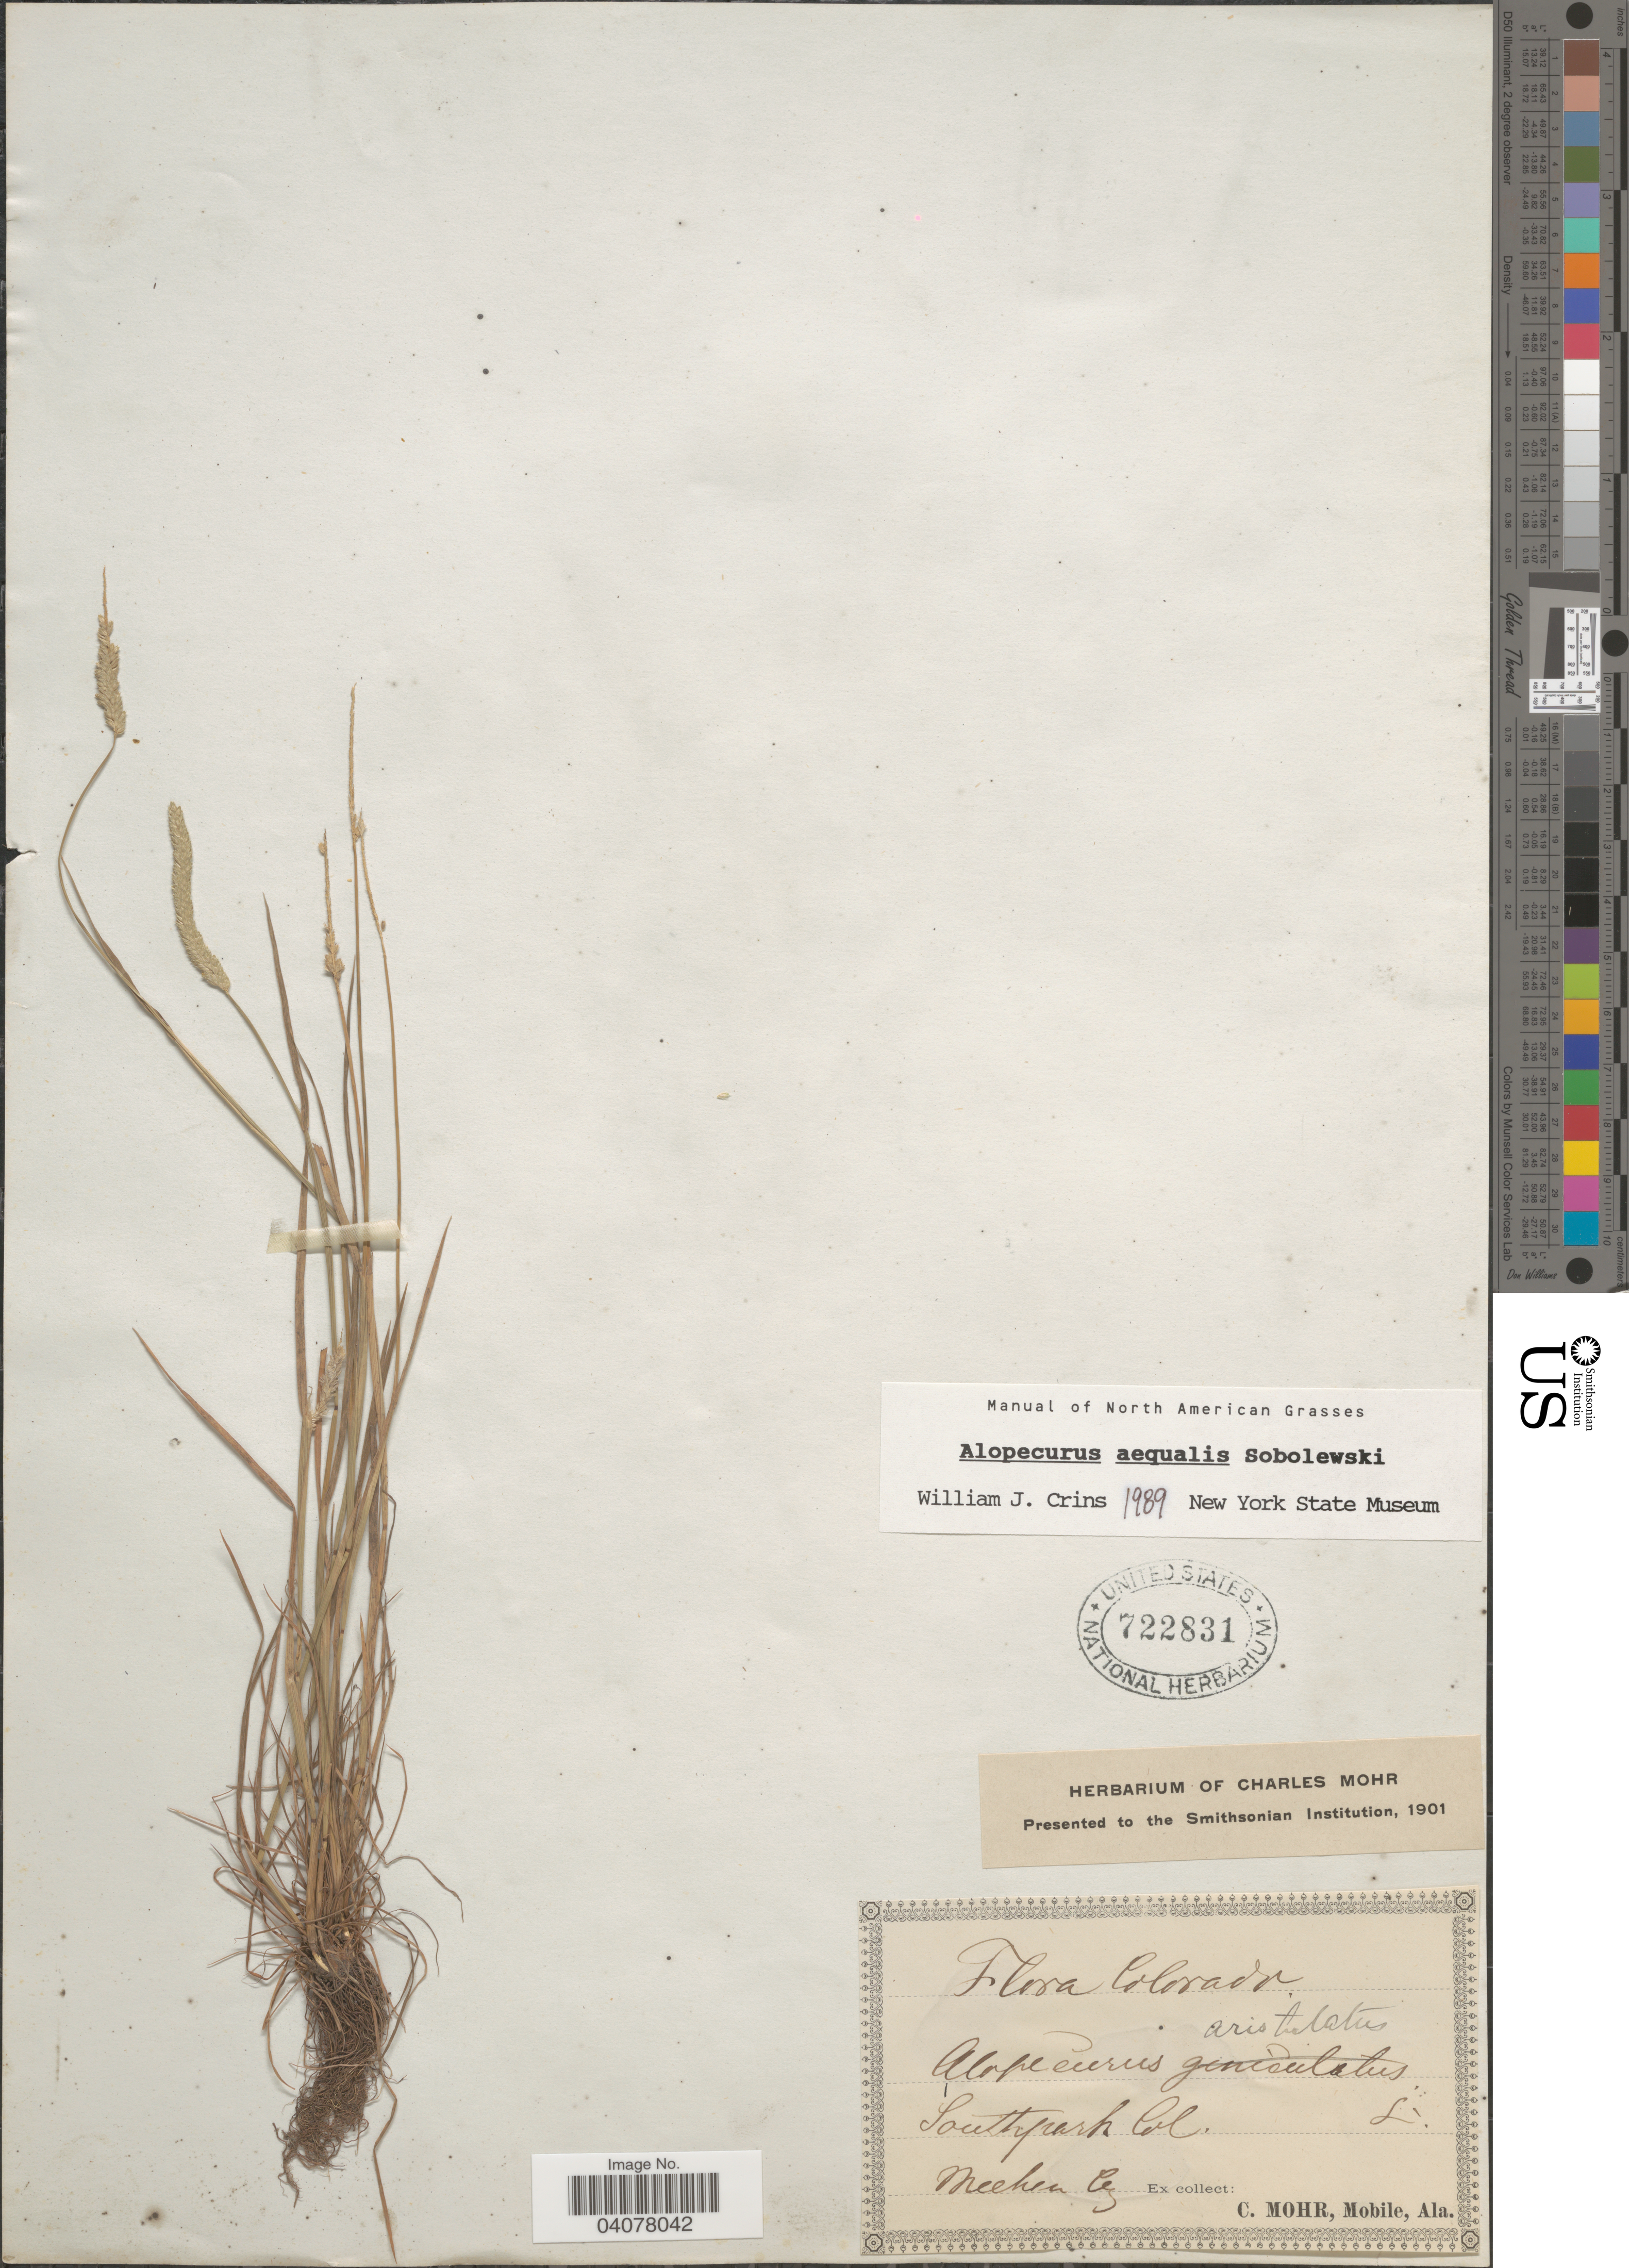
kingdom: Plantae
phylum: Tracheophyta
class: Liliopsida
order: Poales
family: Poaceae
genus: Alopecurus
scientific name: Alopecurus aequalis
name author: Sobol.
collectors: Meeher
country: United States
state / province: Colorado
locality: Southpark.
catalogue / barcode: US 722831